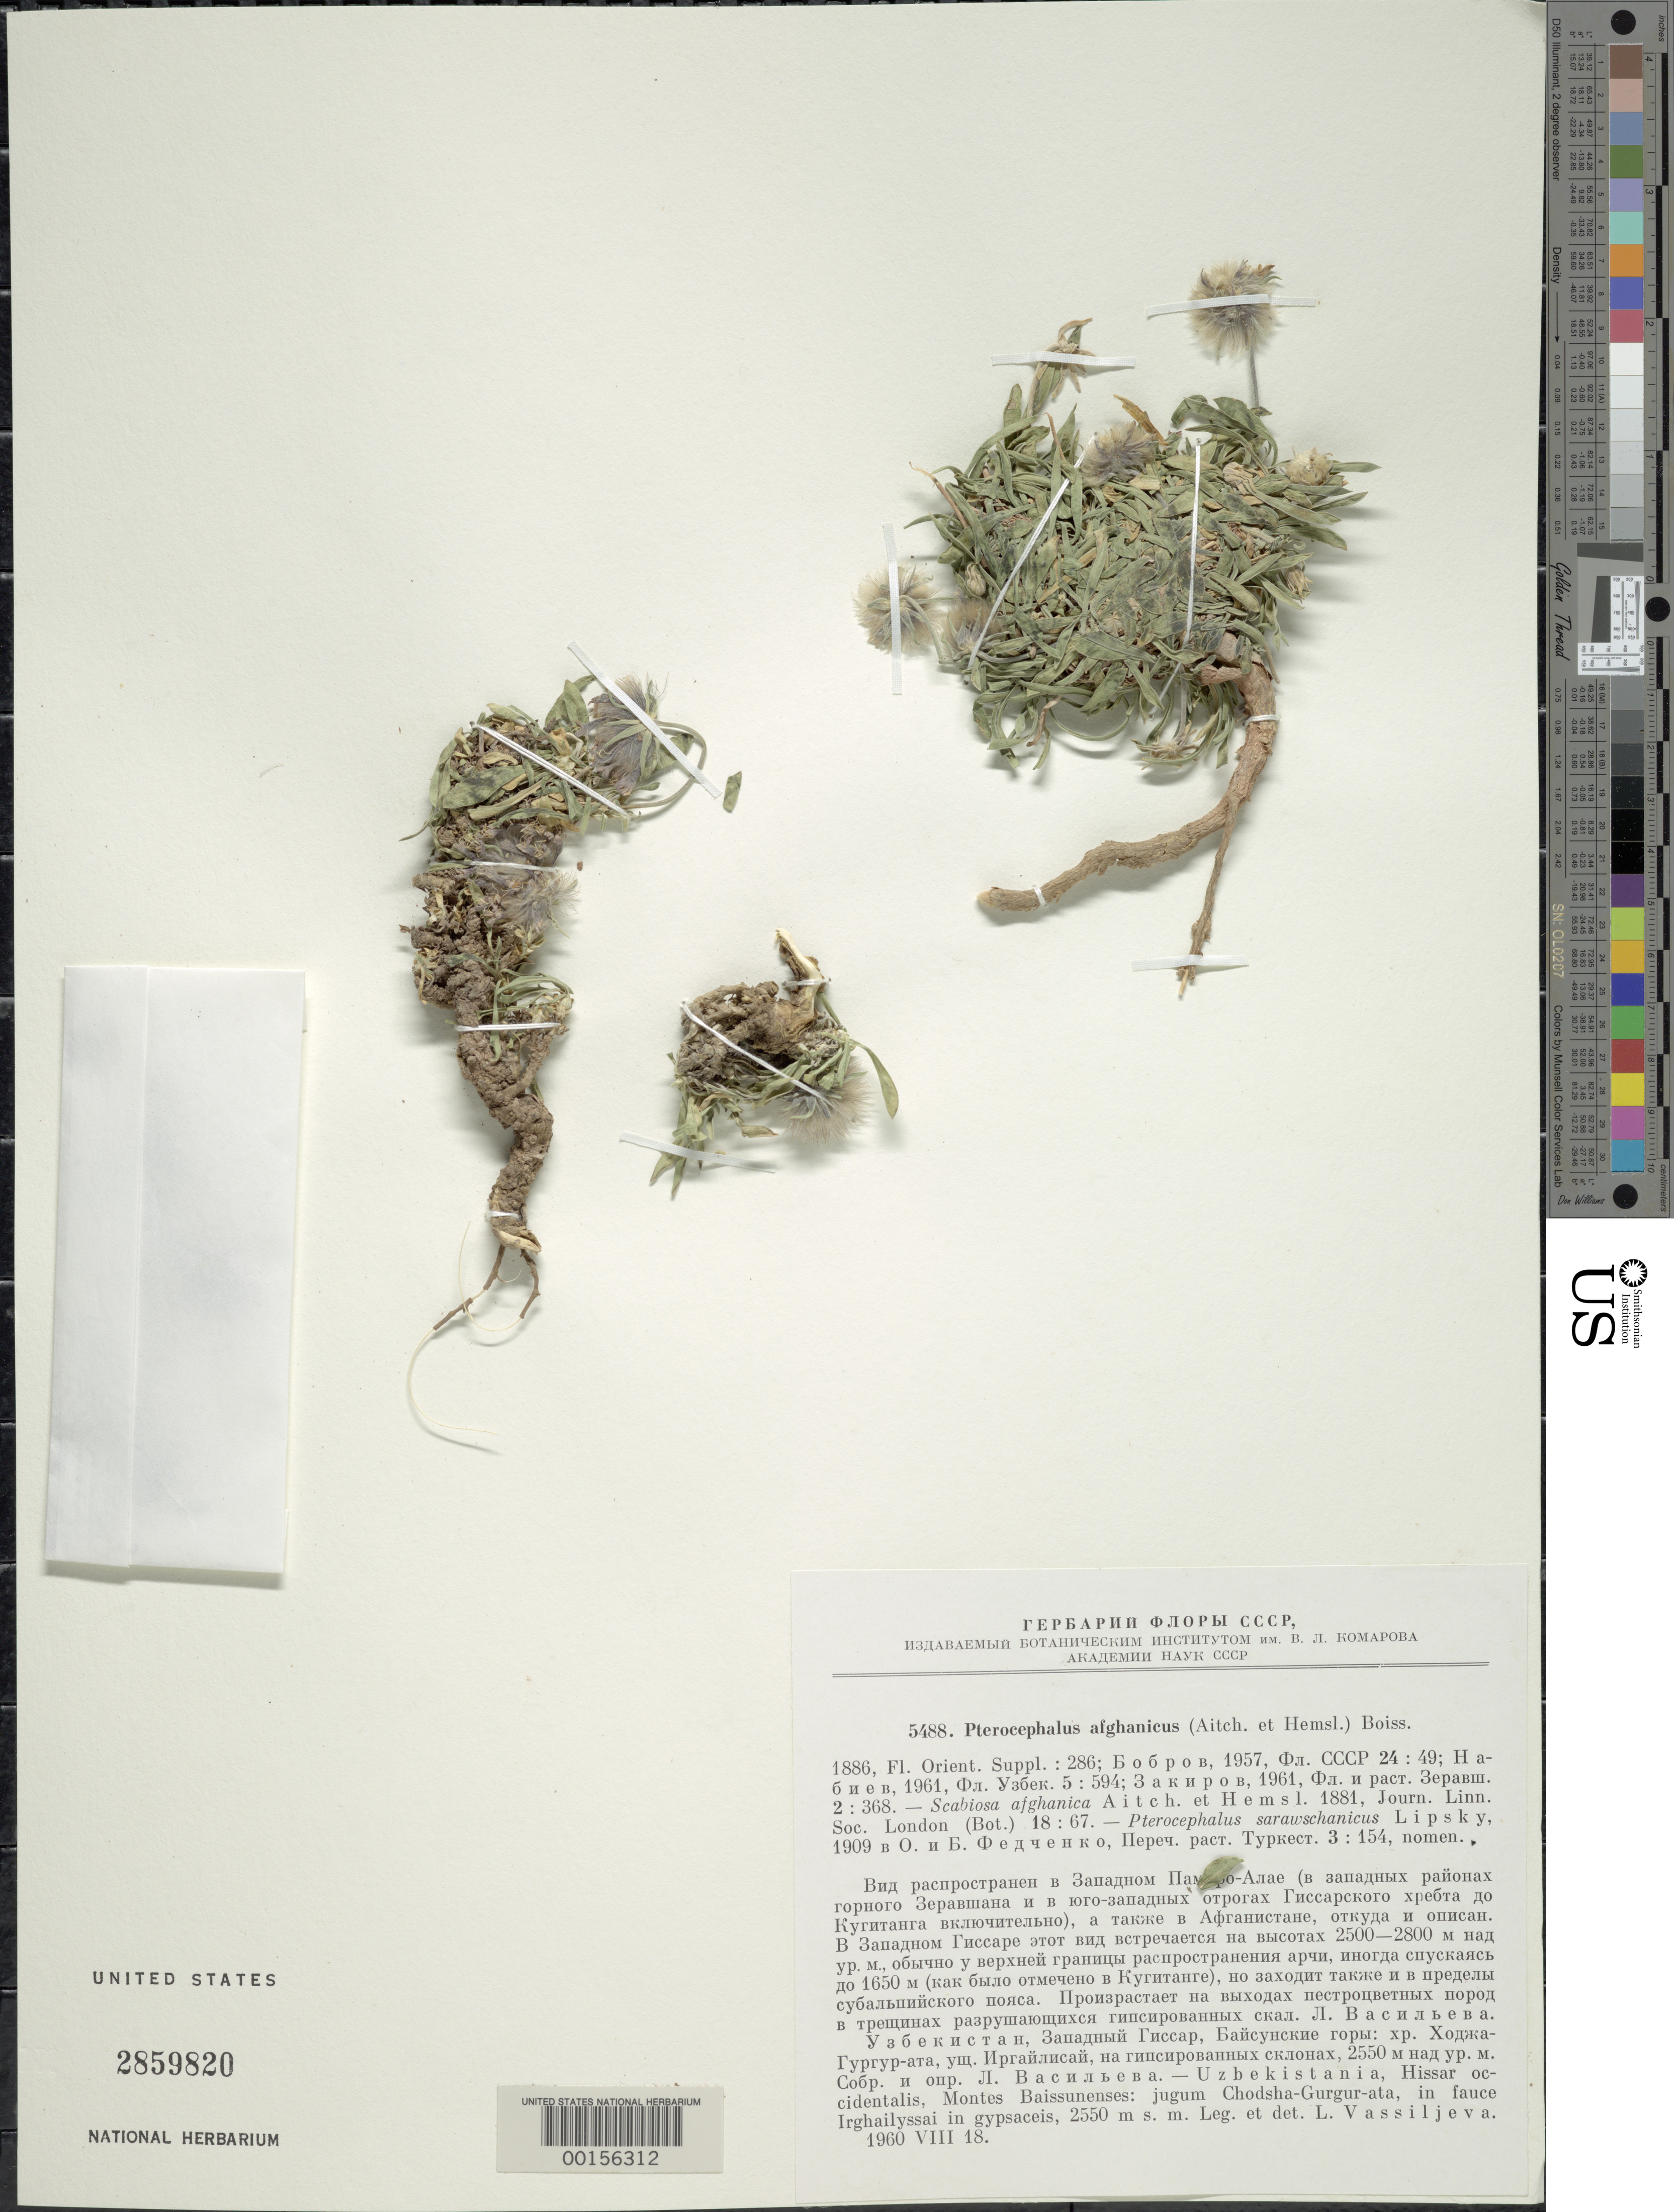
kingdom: Plantae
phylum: Tracheophyta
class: Magnoliopsida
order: Dipsacales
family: Caprifoliaceae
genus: Pterocephalus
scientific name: Pterocephalus afghanicus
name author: (Aitch. & Hemsl.) Boiss.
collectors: L. Vassiljeva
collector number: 5488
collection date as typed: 18 Aug 1960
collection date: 1960-08-18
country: Uzbekistan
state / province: Surxondaryo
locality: Uzbekistania, Hissar occidentalis, Montes Baissunenses. [Surkhondaryo Province = Surxondaryo Province.]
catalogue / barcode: US 2859820